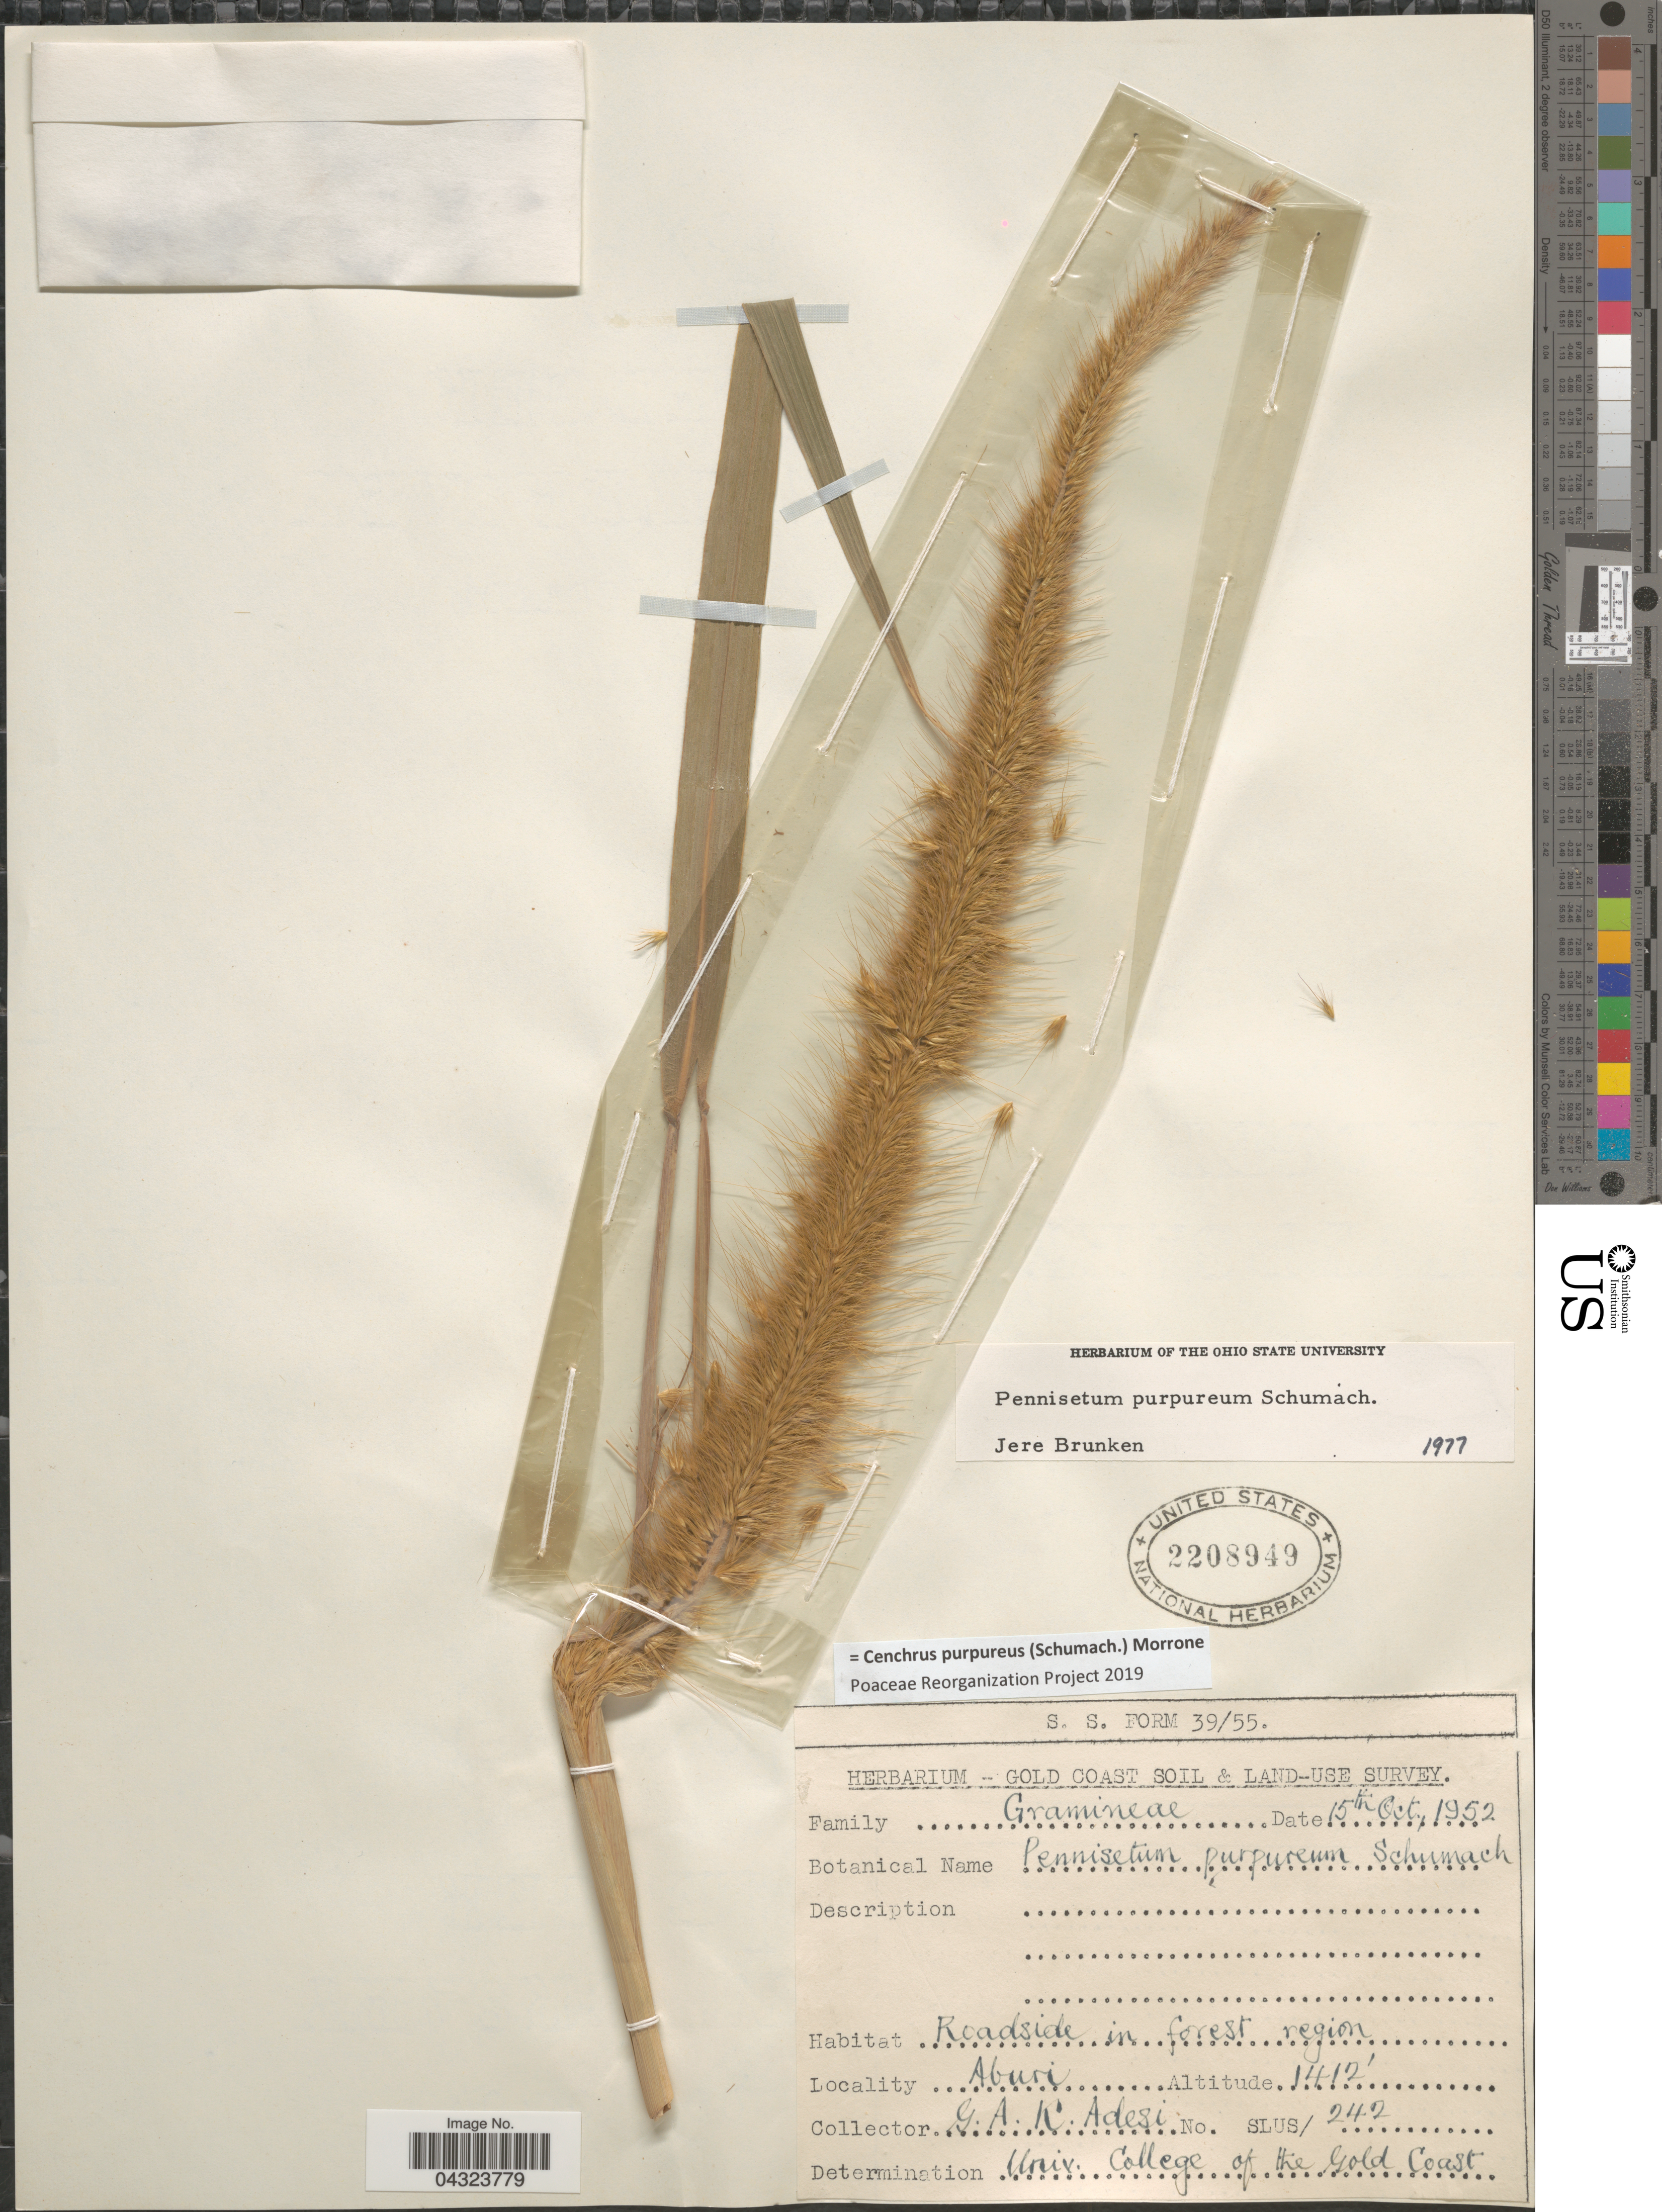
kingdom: Plantae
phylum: Tracheophyta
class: Liliopsida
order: Poales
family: Poaceae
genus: Cenchrus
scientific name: Cenchrus purpureus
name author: (Schumach.) Morrone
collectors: G. A. K. Adesi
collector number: SLUS/242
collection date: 1952-10-15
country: Ghana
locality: Cold Coast Soil & Land-Use Survey. Roadside in forest region. Aburi.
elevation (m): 430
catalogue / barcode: US 2208949